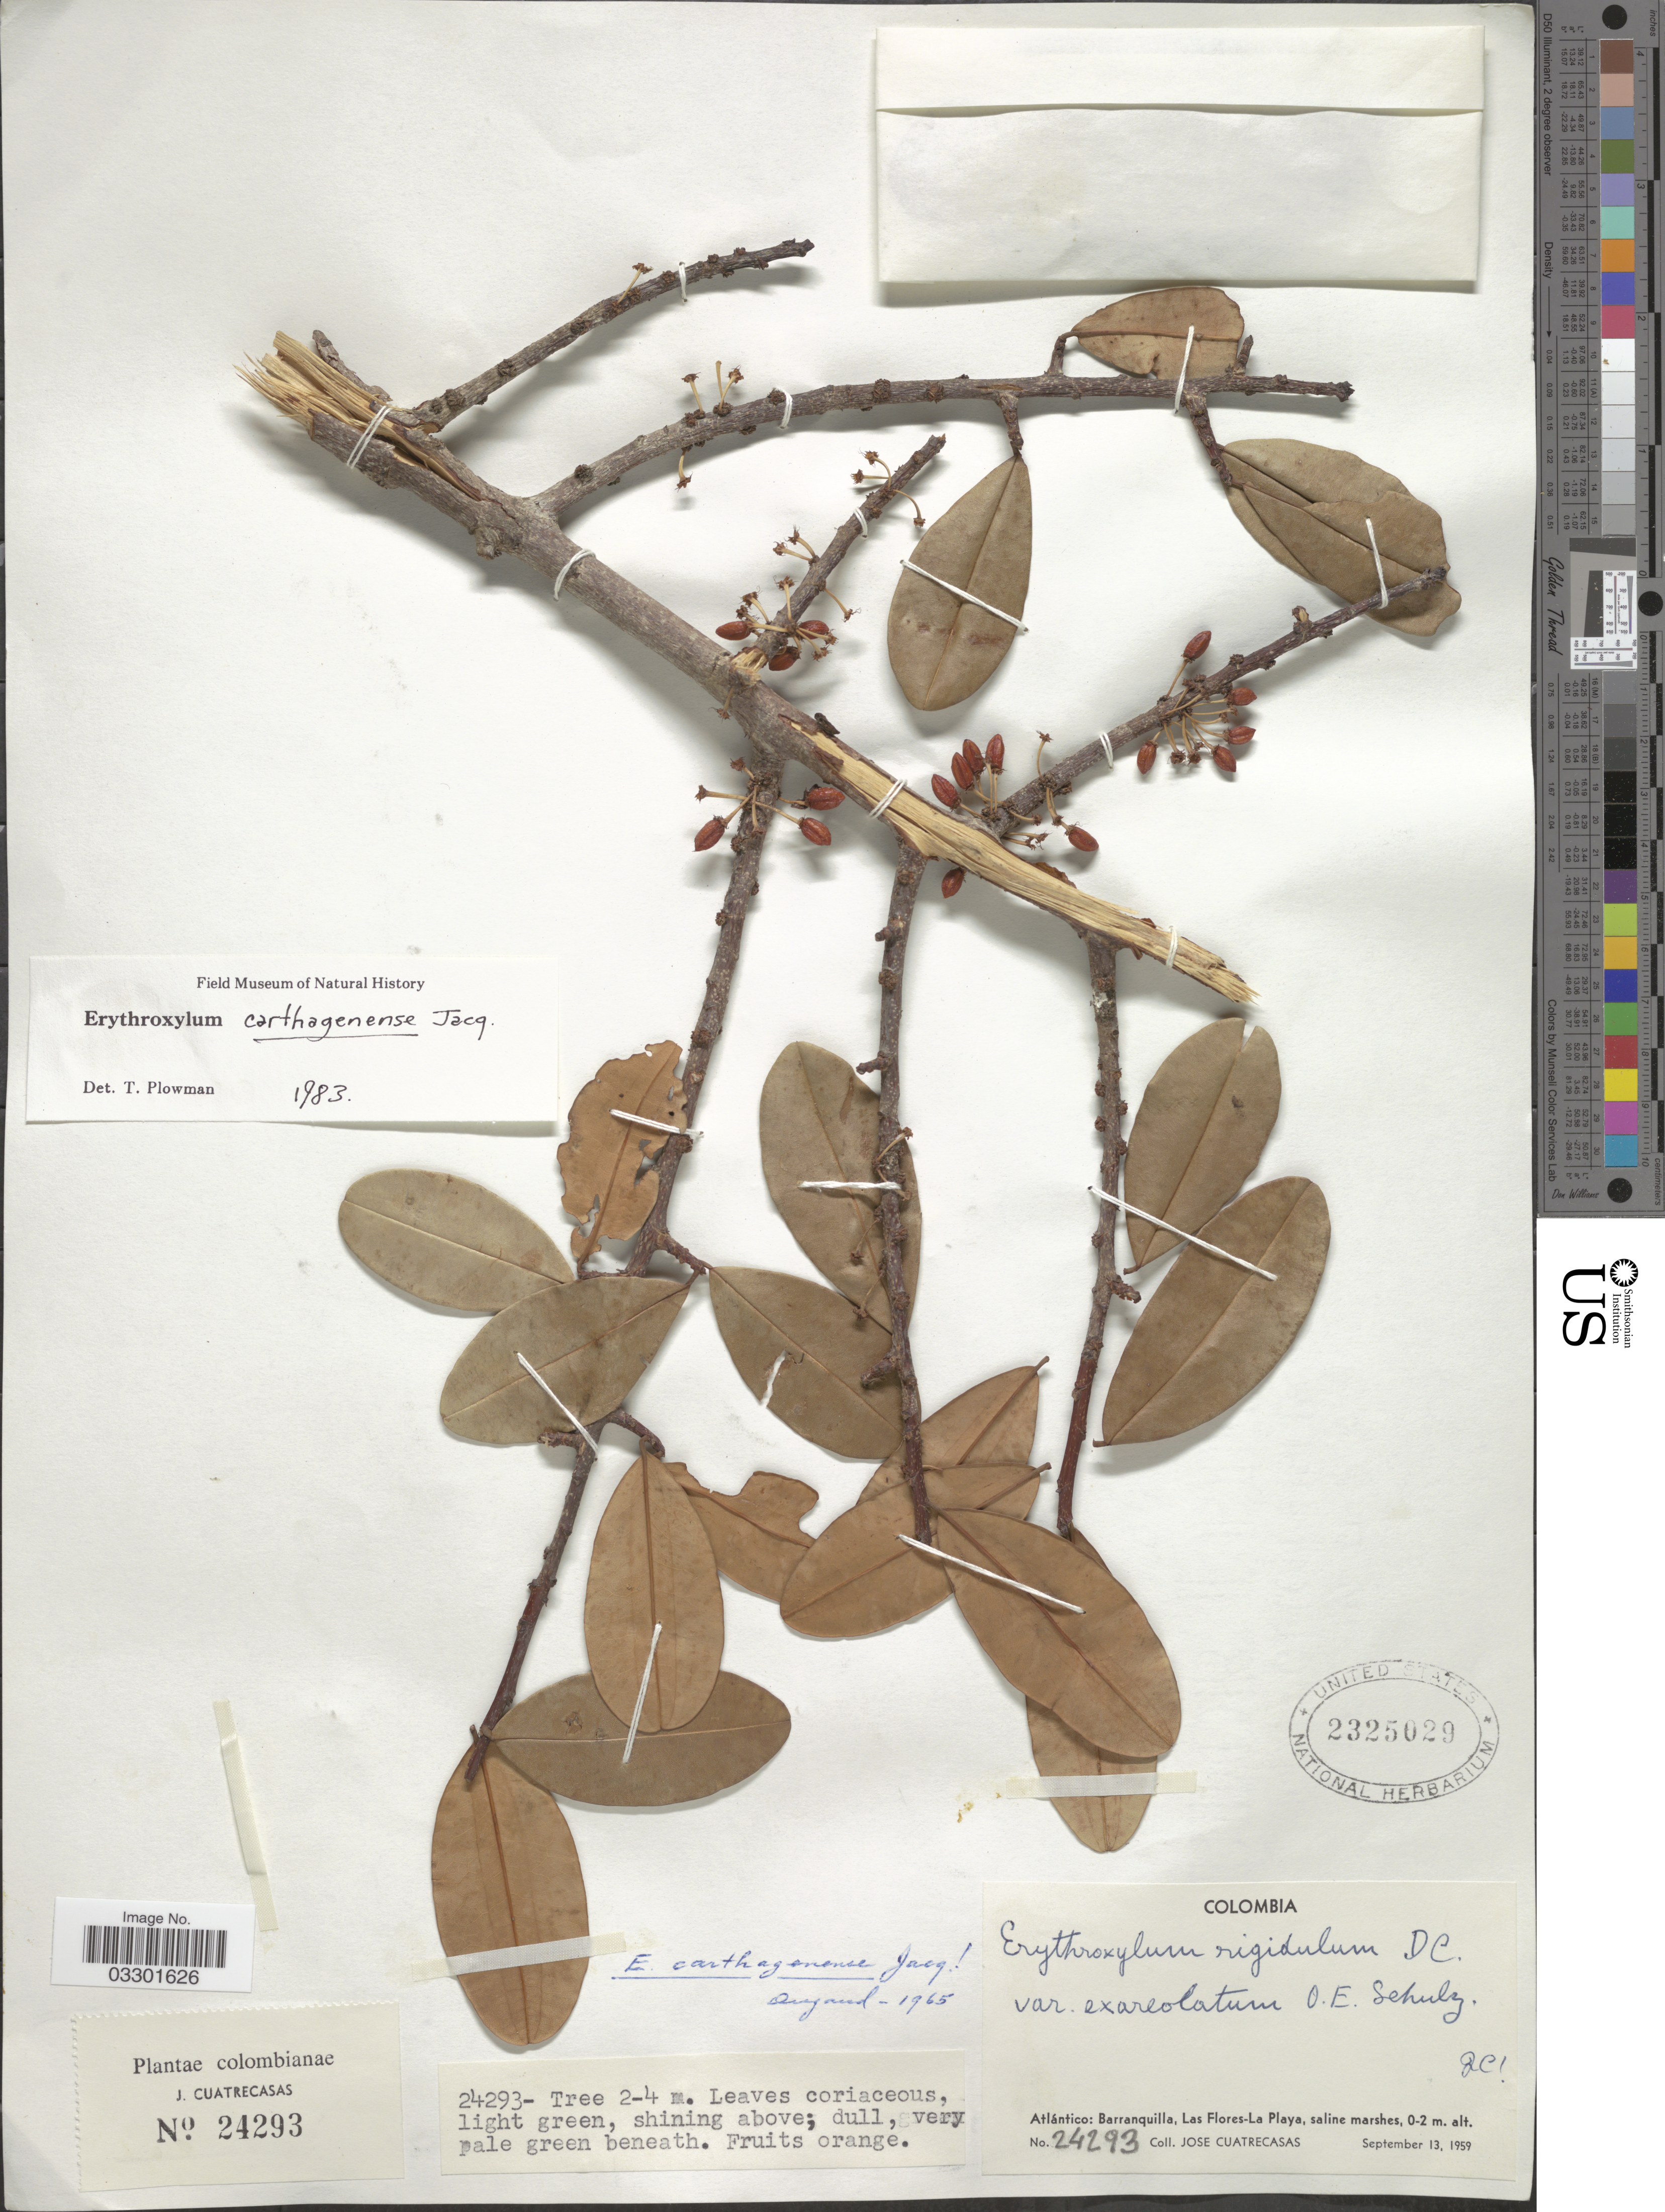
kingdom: Plantae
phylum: Tracheophyta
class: Magnoliopsida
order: Malpighiales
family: Erythroxylaceae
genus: Erythroxylum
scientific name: Erythroxylum carthagenense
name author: Jacq.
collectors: J. Cuatrecasas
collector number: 24293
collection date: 1959-09-13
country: Colombia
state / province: Atlántico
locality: Barranquilla, Las Flores-La Playa, saline marshes.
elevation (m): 0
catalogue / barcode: US 2325029